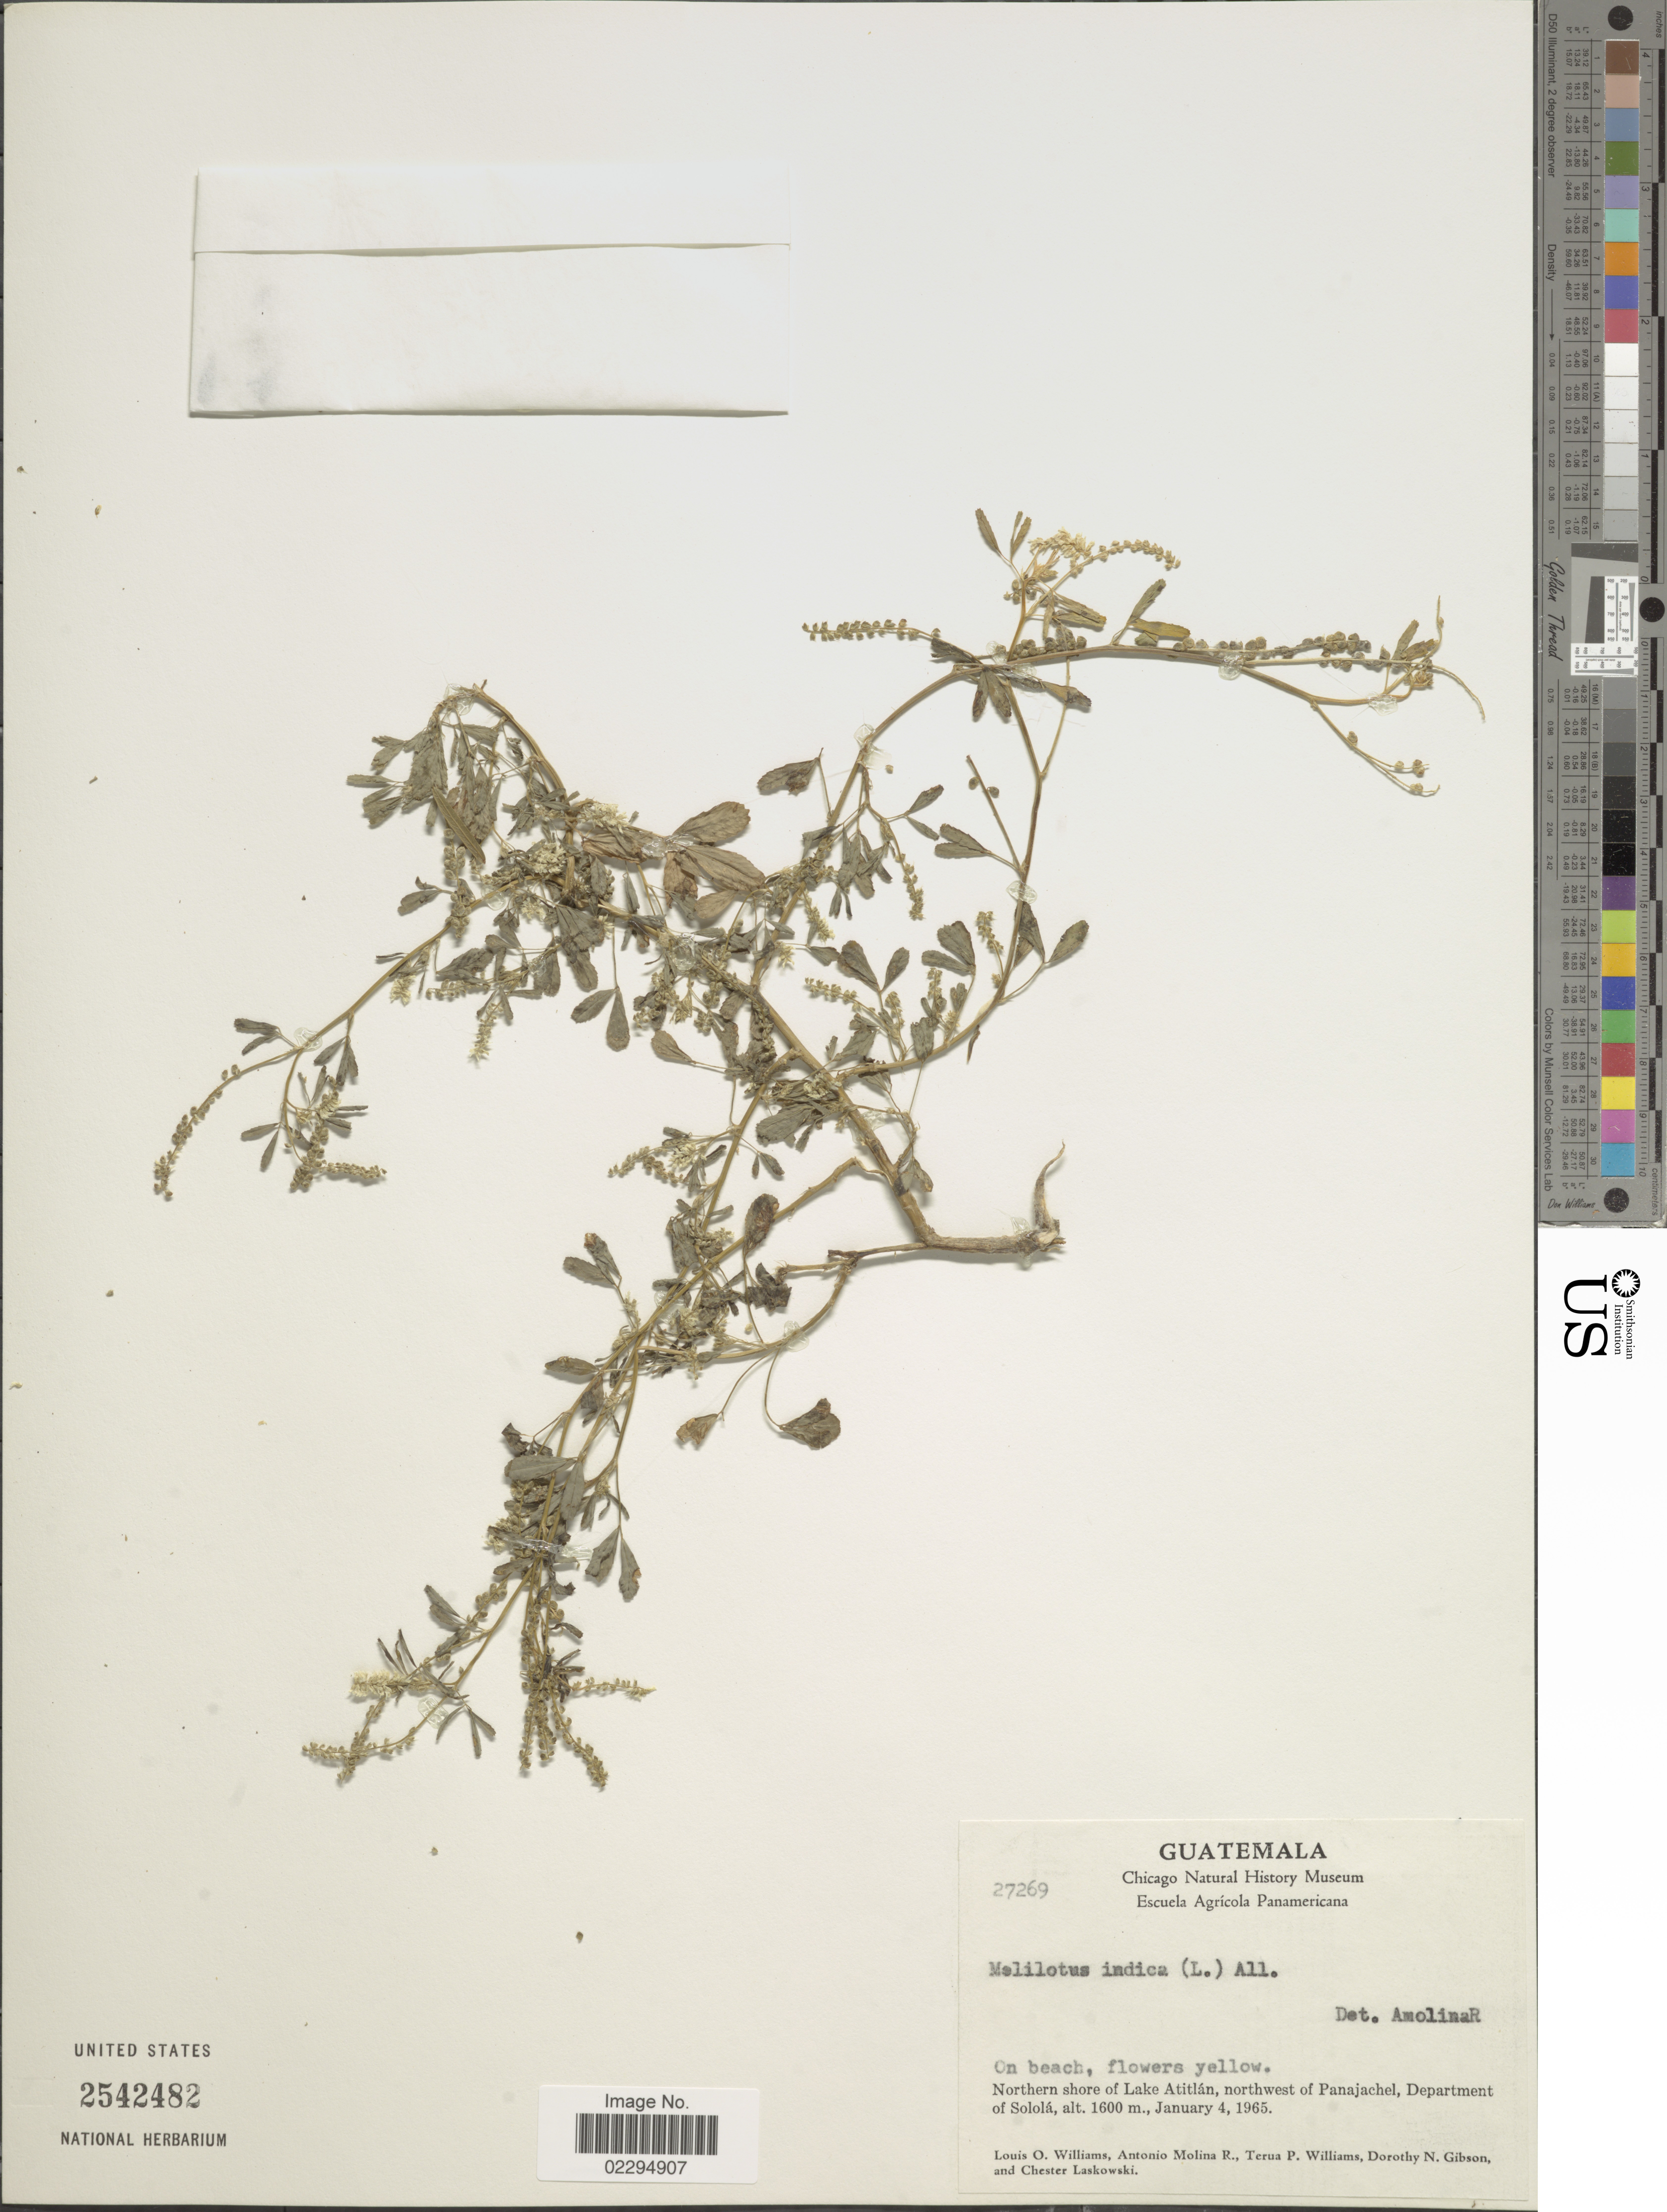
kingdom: Plantae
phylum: Tracheophyta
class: Magnoliopsida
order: Fabales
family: Fabaceae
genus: Melilotus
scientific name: Melilotus indicus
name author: (L.) All.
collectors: L. O. Williams, A. Molina R., T. P. Williams, D. N. Gibson & C. Laskowski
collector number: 27269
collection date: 1965-01-04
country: Guatemala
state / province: Sololá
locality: On beach, flowers yellow, Northern shore of Lake Atitlán, northwest of Panajachel, Department of Sololá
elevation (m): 1600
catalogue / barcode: US 2542482